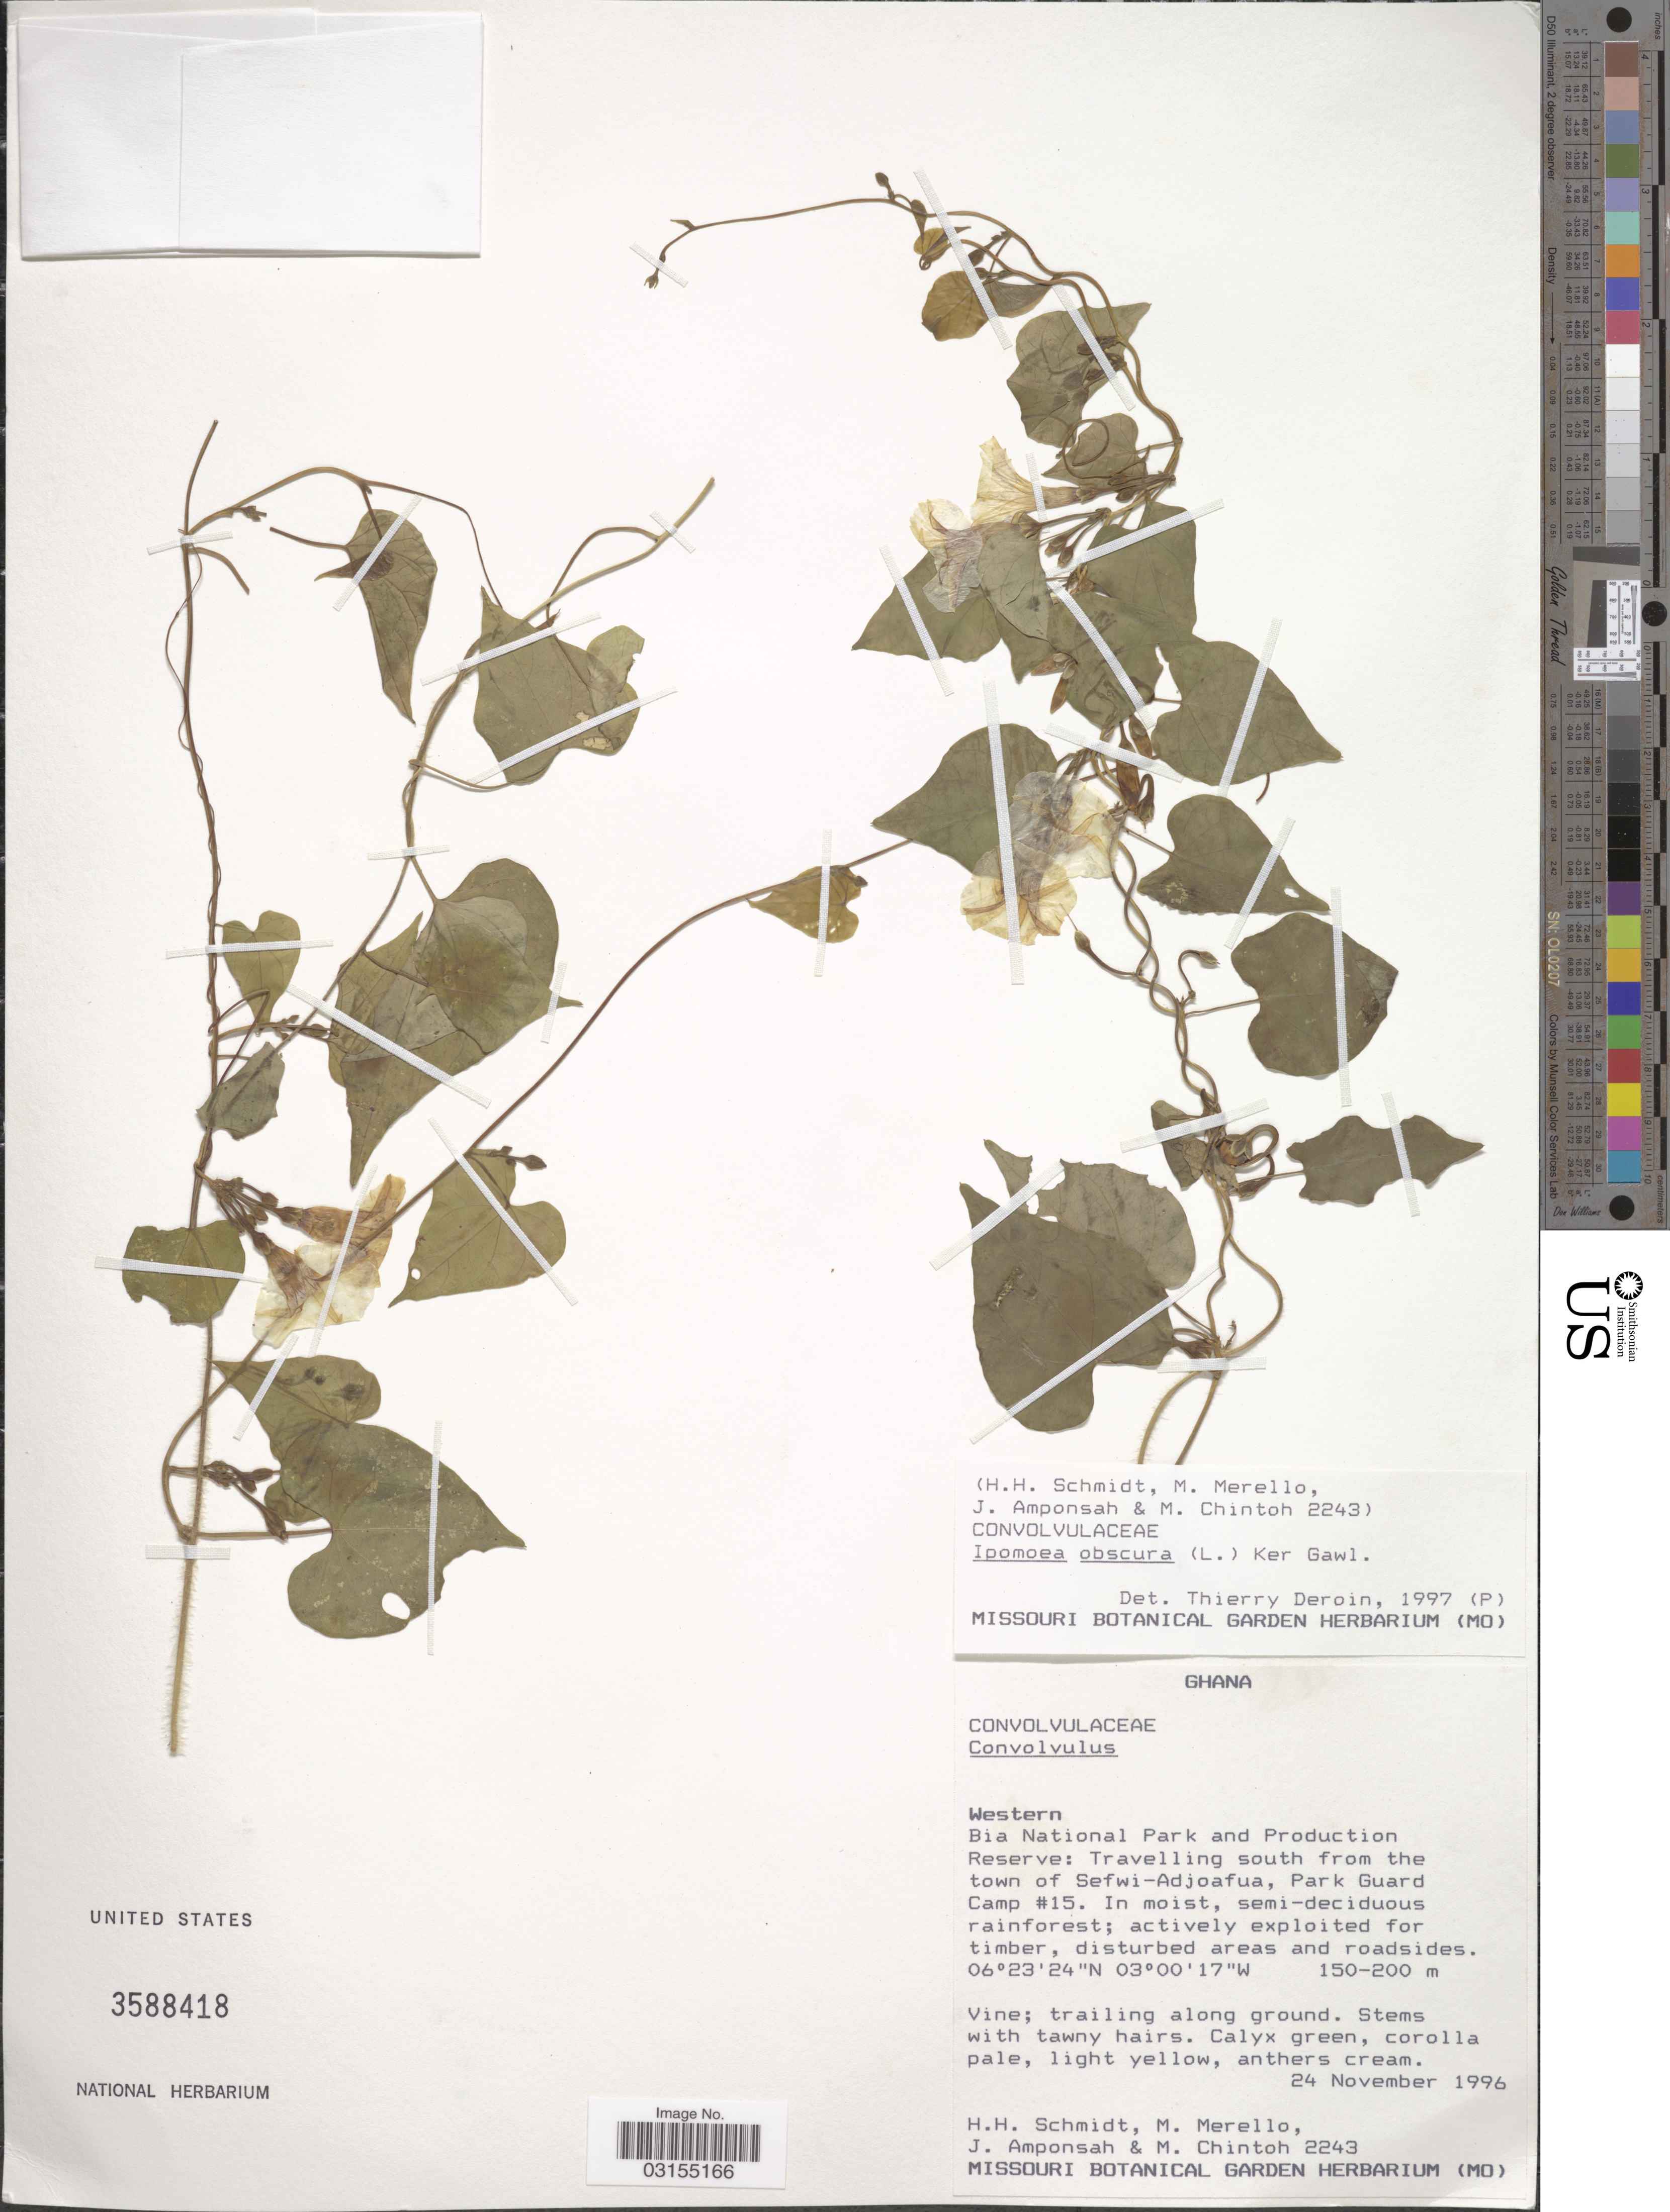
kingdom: Plantae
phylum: Tracheophyta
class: Magnoliopsida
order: Solanales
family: Convolvulaceae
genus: Ipomoea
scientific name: Ipomoea obscura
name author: (L.) Ker Gawl.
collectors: H. H. Schmidt, M. Merello, J. Amponsah & M. Chintoh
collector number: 2243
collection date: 1996-11-24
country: Ghana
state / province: Western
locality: Bia National Park and Production Reserve: Travelling south from the town of Sefwi-Adjoafua, Park Guard Camp #15.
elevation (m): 150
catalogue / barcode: US 3588418